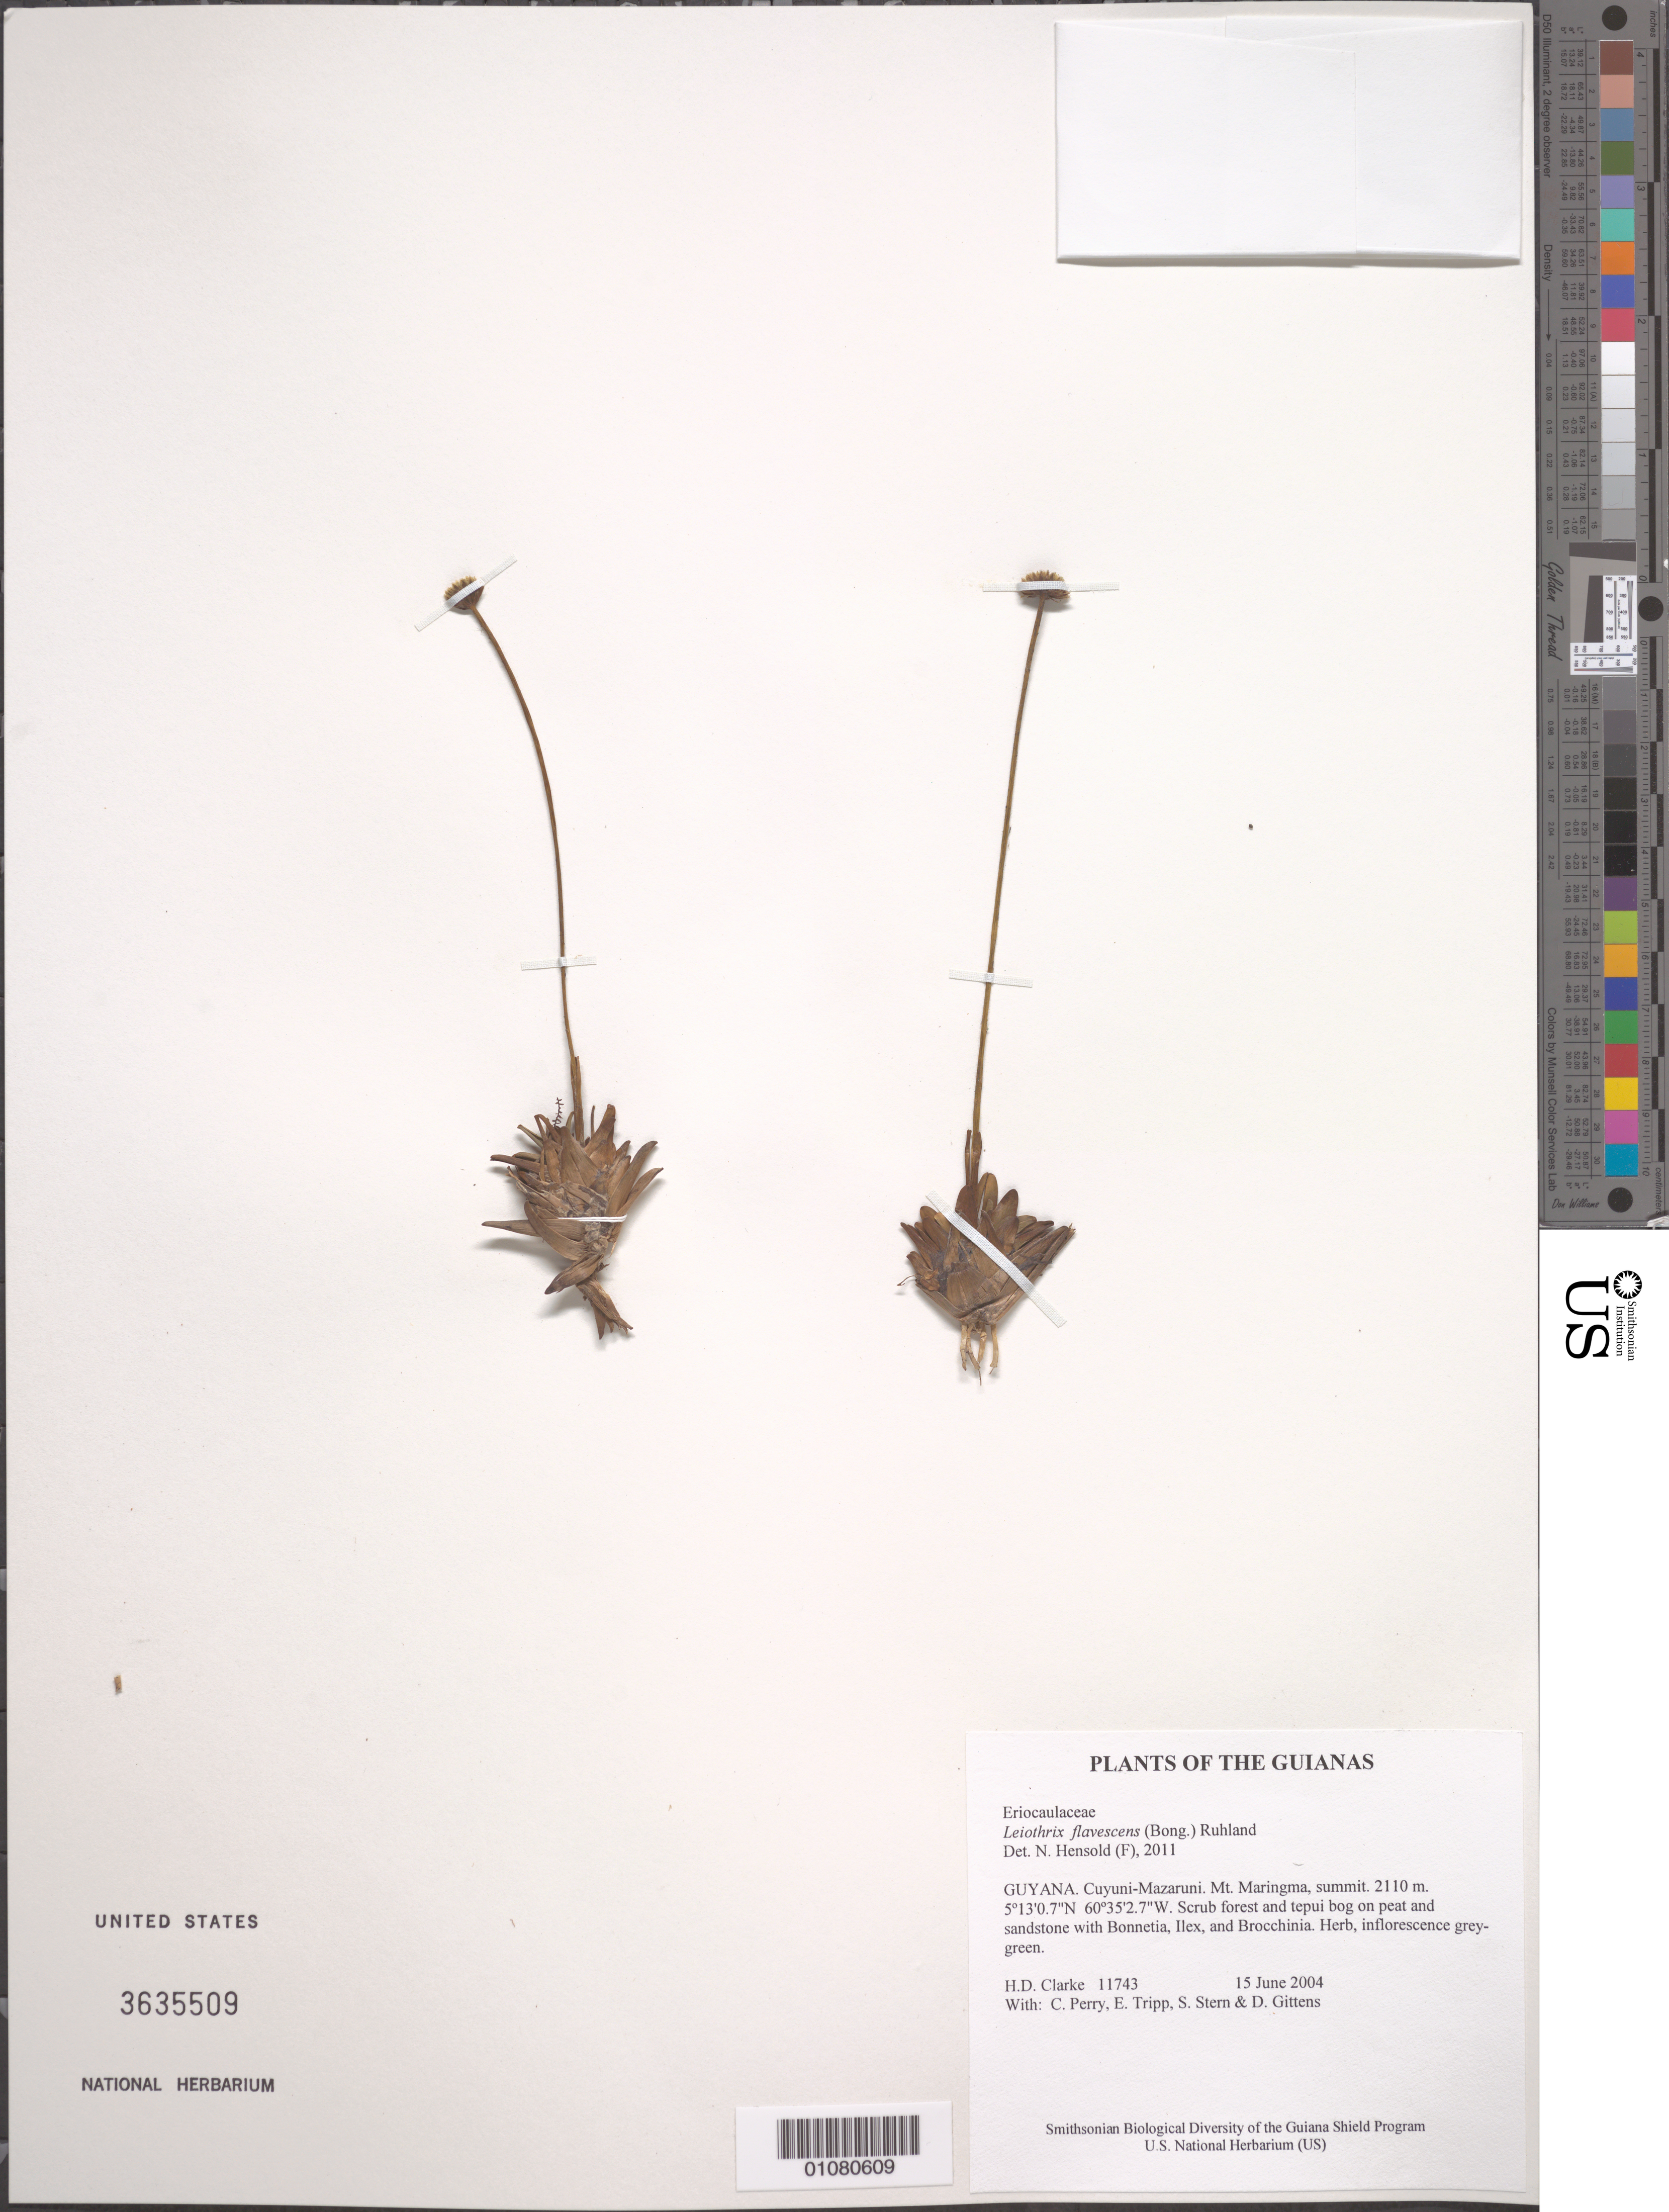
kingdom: Plantae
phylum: Tracheophyta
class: Liliopsida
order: Poales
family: Eriocaulaceae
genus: Leiothrix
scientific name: Leiothrix flavescens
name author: (Bong.) Ruhland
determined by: Hensold, N.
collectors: H. D. Clarke, C. Perry, E. Tripp, S. R. Stern & D. Gittens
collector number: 11743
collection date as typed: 15 June 2004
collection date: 2004-06-15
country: Guyana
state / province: Cuyuni-Mazaruni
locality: Mt. Maringma, summit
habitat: Scrub forest and tepui bog on peat and sandstone with Bonnetia, Ilex, and Brocchinia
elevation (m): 2110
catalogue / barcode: US 3635509